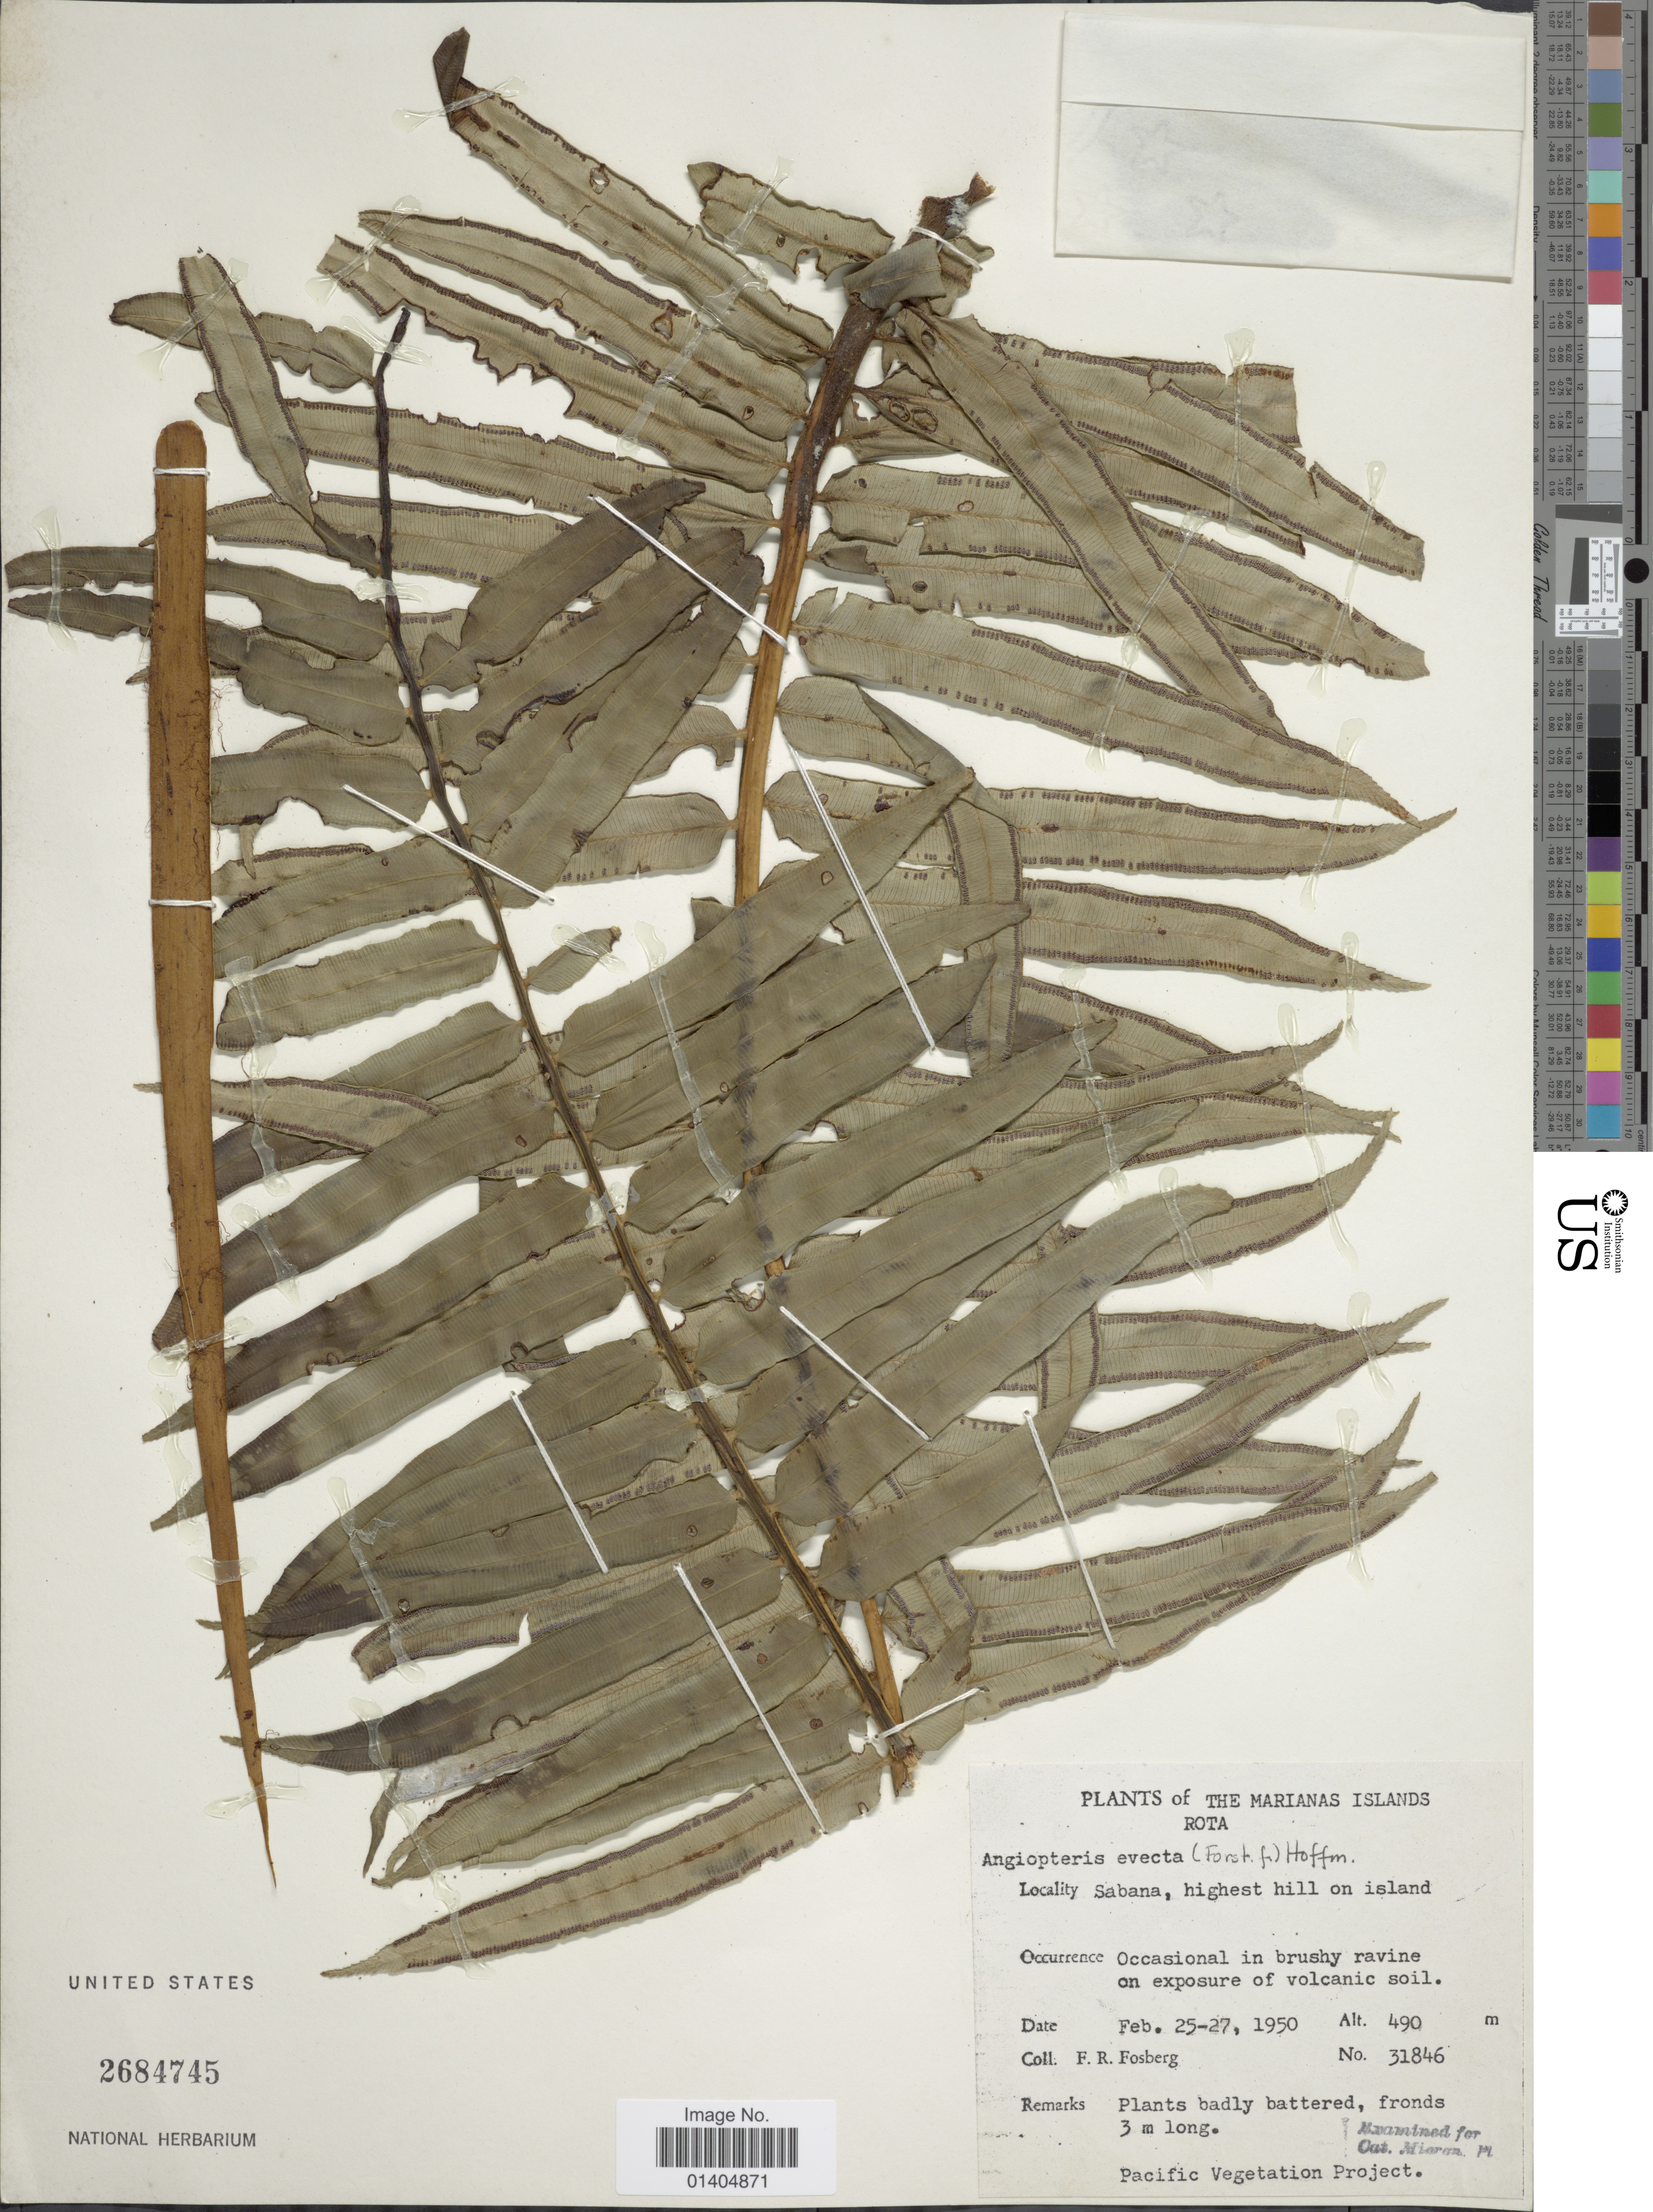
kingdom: Plantae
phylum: Tracheophyta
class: Polypodiopsida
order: Marattiales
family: Marattiaceae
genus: Angiopteris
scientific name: Angiopteris evecta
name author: (G. Forst.) Hoffm.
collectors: F. R. Fosberg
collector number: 31846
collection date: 1950-02-25/1950-02-27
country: Northern Mariana Islands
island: Rota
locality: Rota, Sabana, highest hill on island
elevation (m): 490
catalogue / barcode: US 2684745